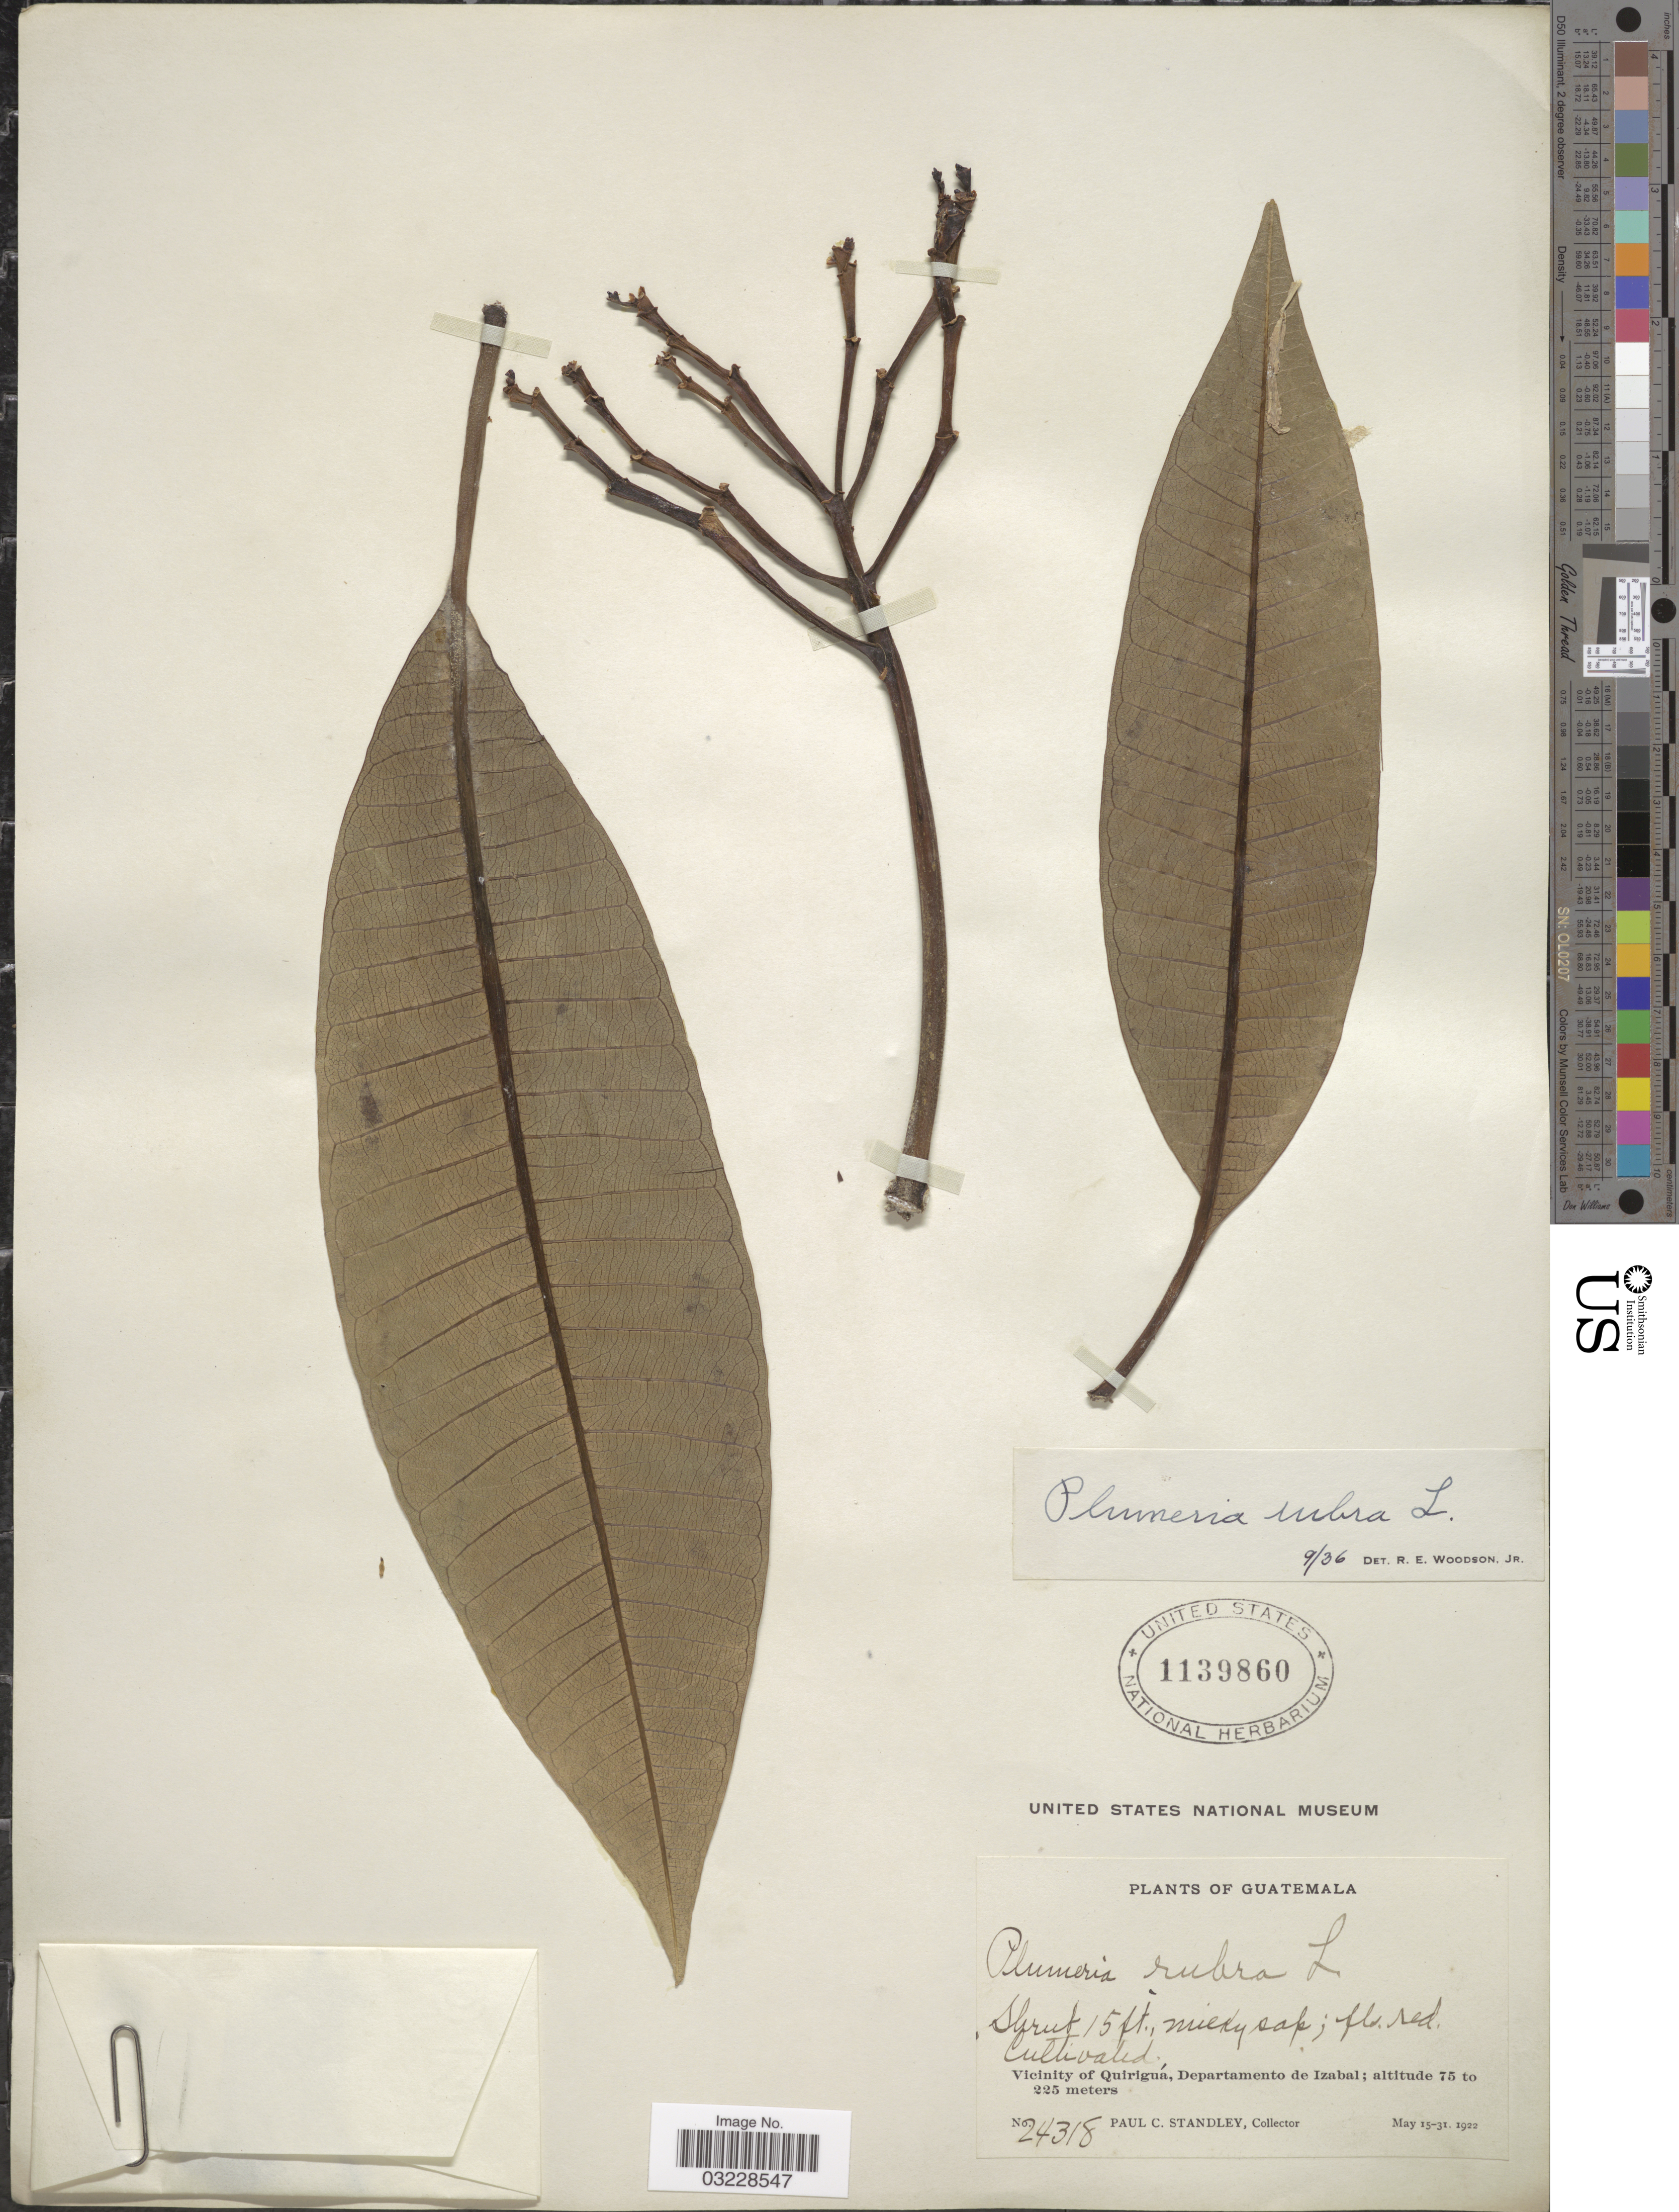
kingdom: Plantae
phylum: Tracheophyta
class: Magnoliopsida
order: Gentianales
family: Apocynaceae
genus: Plumeria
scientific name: Plumeria rubra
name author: L.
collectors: P. C. Standley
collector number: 24318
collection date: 1922-05-15/1922-05-31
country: Guatemala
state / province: Izabal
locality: Vicinity of Quiriguá, Departamento de Izabal.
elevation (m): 75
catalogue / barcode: US 1139860